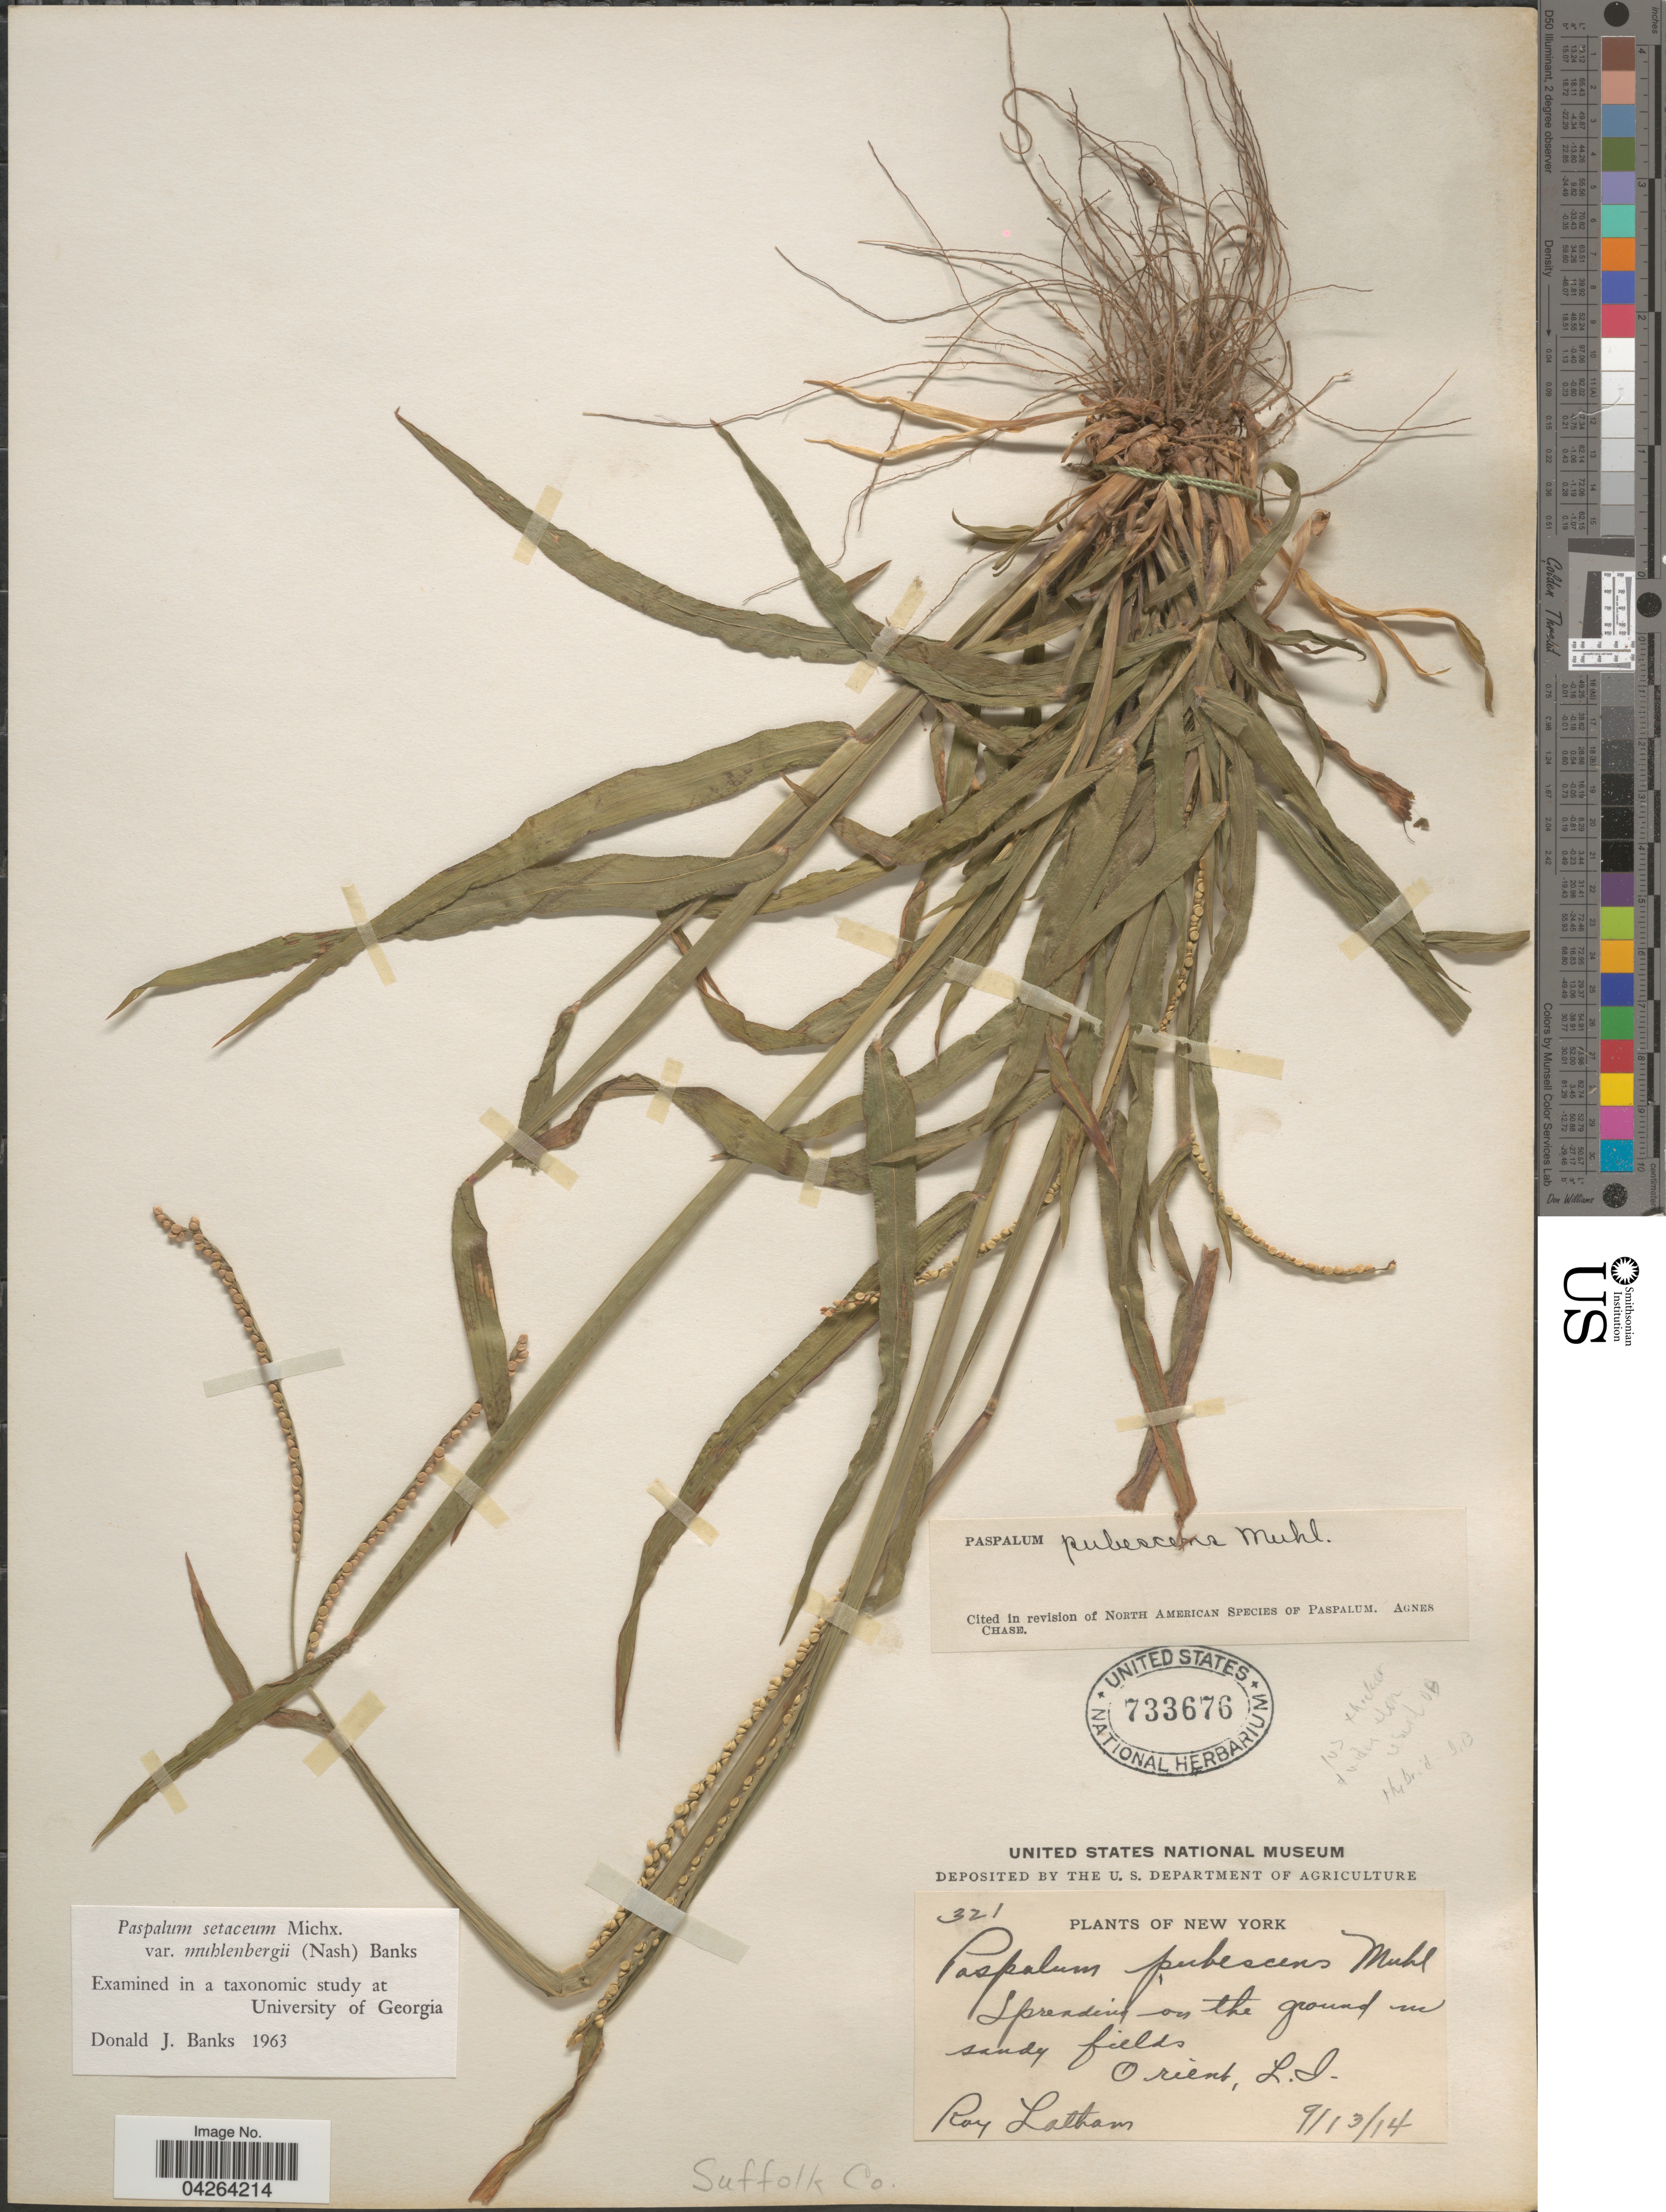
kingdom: Plantae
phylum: Tracheophyta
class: Liliopsida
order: Poales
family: Poaceae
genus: Paspalum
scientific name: Paspalum setaceum var. muhlenbergii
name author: (Nash) D.J. Banks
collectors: R. Latham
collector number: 321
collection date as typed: Transcribed d/m/y: 13/9/14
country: United States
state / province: New York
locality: Spreading on the ground in sandy fields. Orient, L. I. Suffolk Co.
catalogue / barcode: US 733676